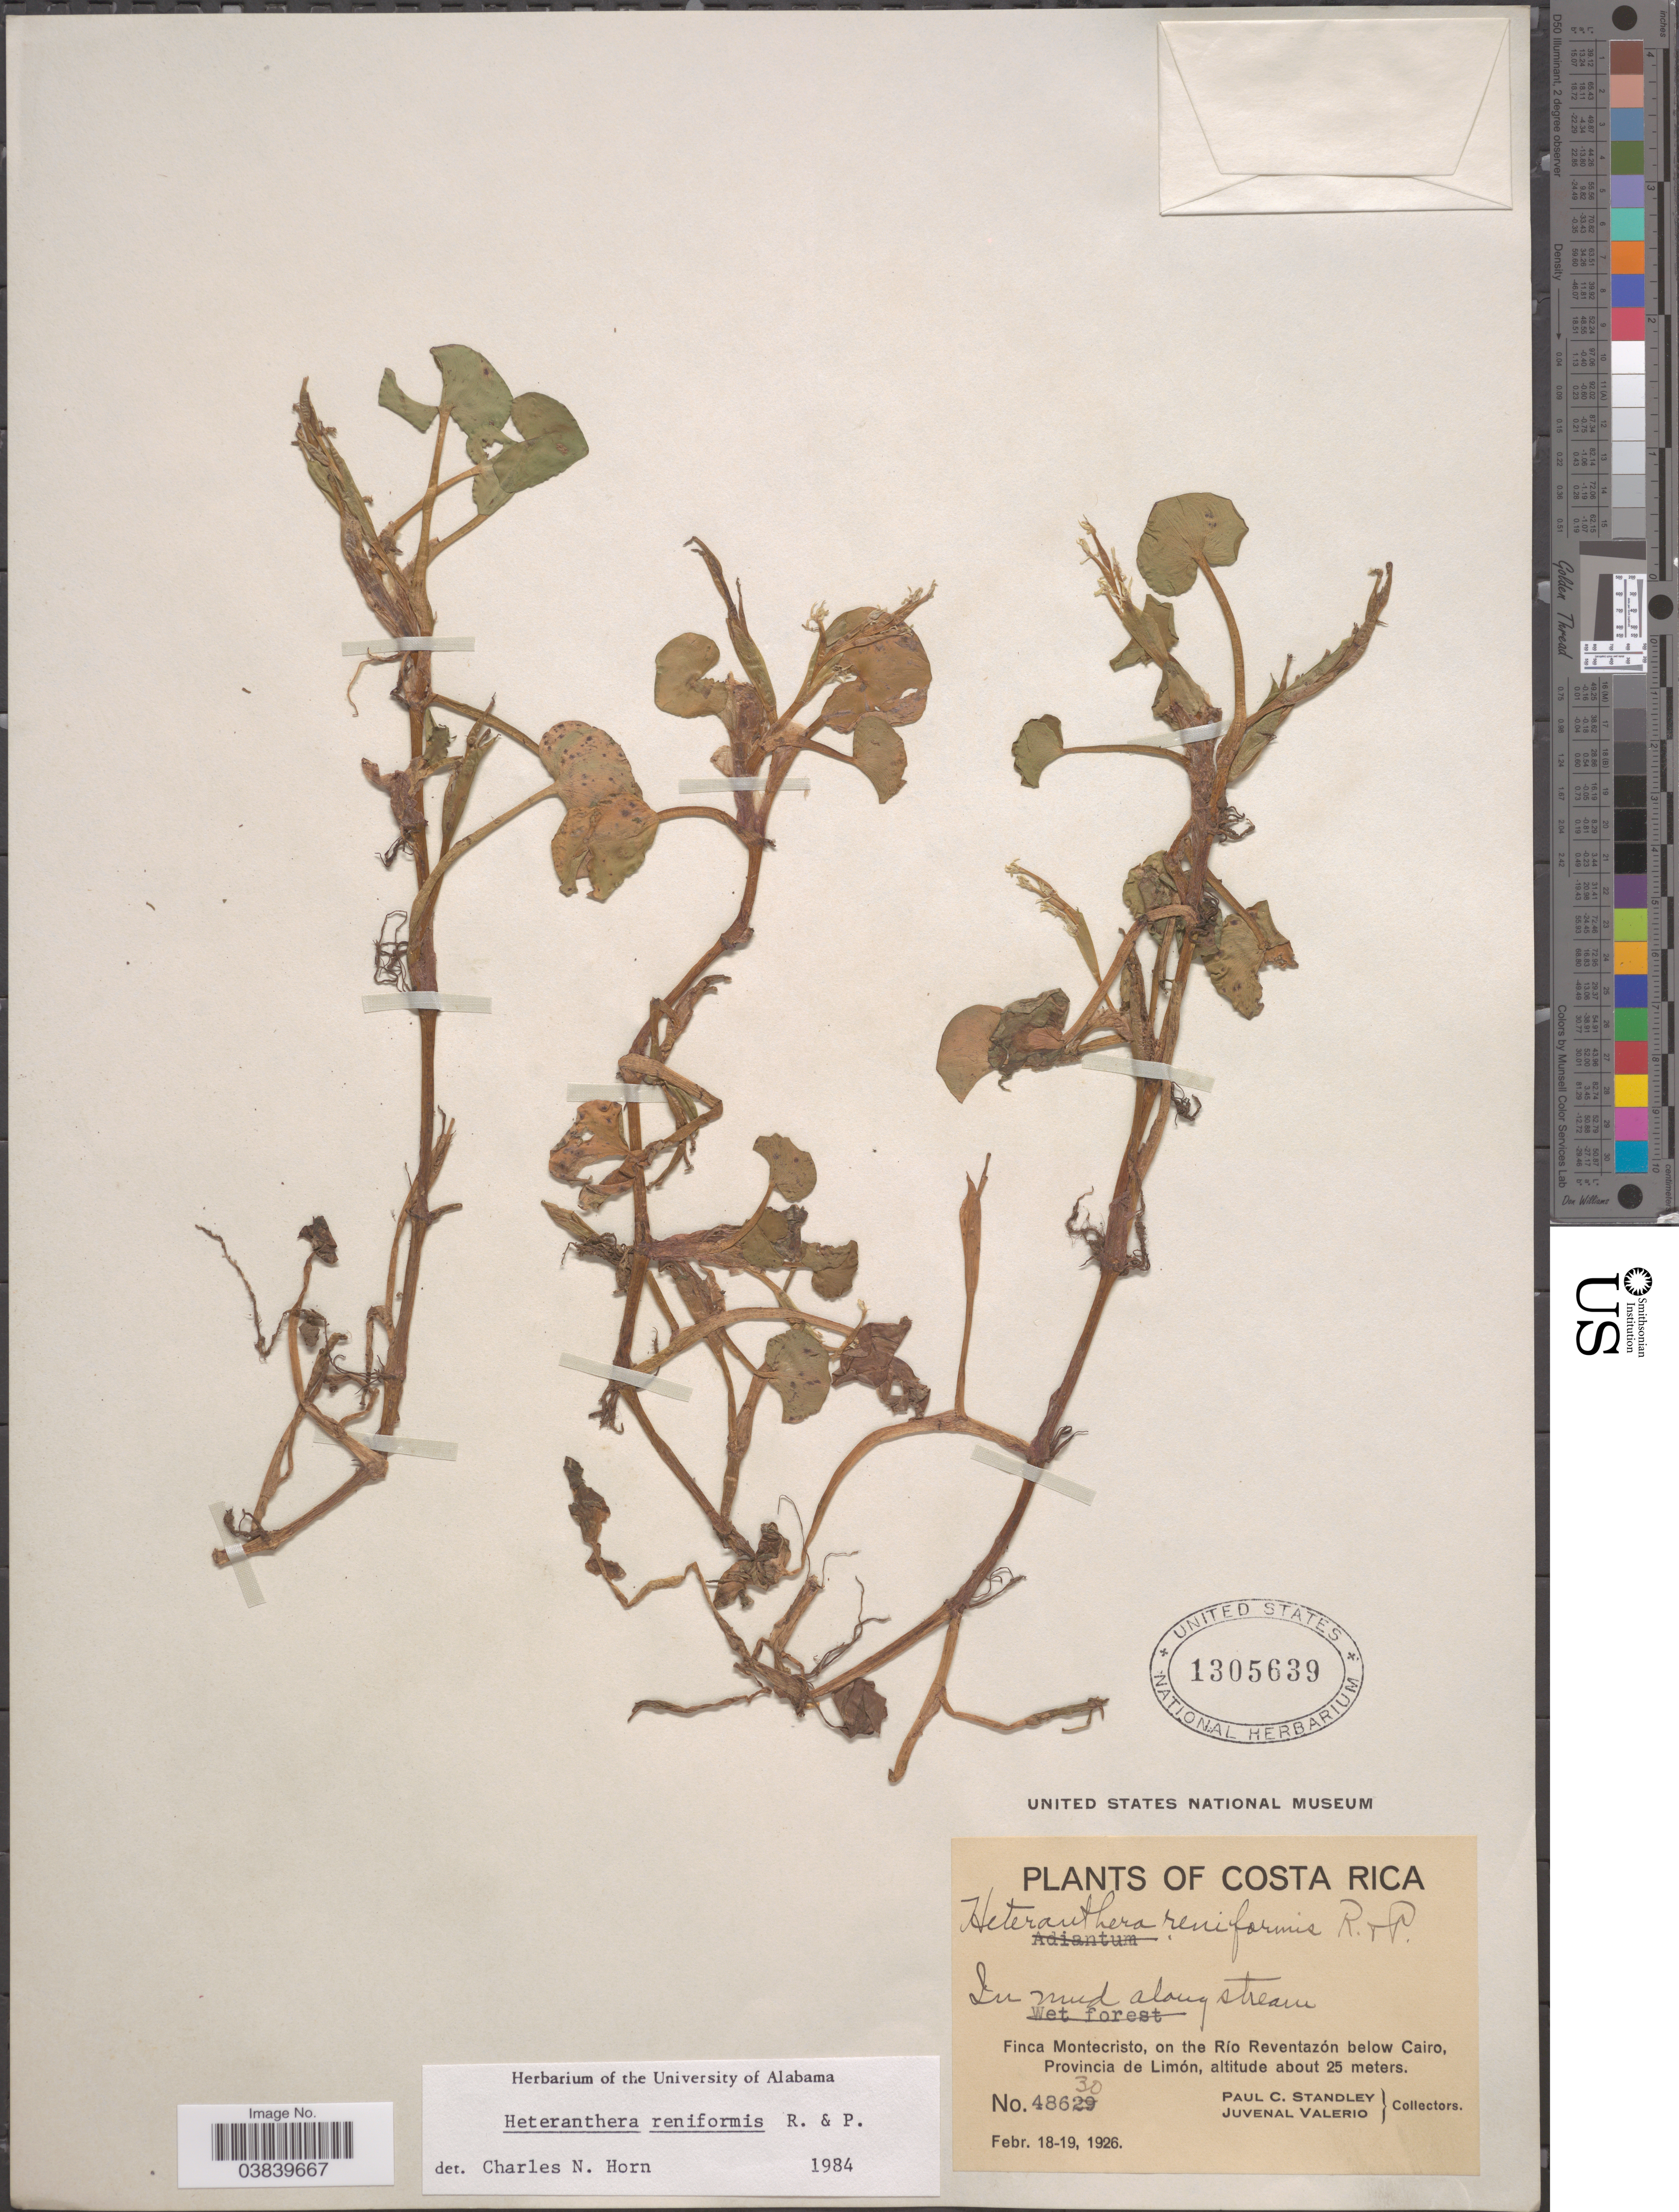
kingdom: Plantae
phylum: Tracheophyta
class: Liliopsida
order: Commelinales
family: Pontederiaceae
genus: Heteranthera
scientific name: Heteranthera reniformis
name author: Ruiz & Pav.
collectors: P. C. Standley & J. Valerio R.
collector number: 48630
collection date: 1926-02-18/1926-02-19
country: Costa Rica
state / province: Limón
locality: Finca Montecristo, on the Río Reventazón below Cairo.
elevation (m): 25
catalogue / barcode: US 1305639